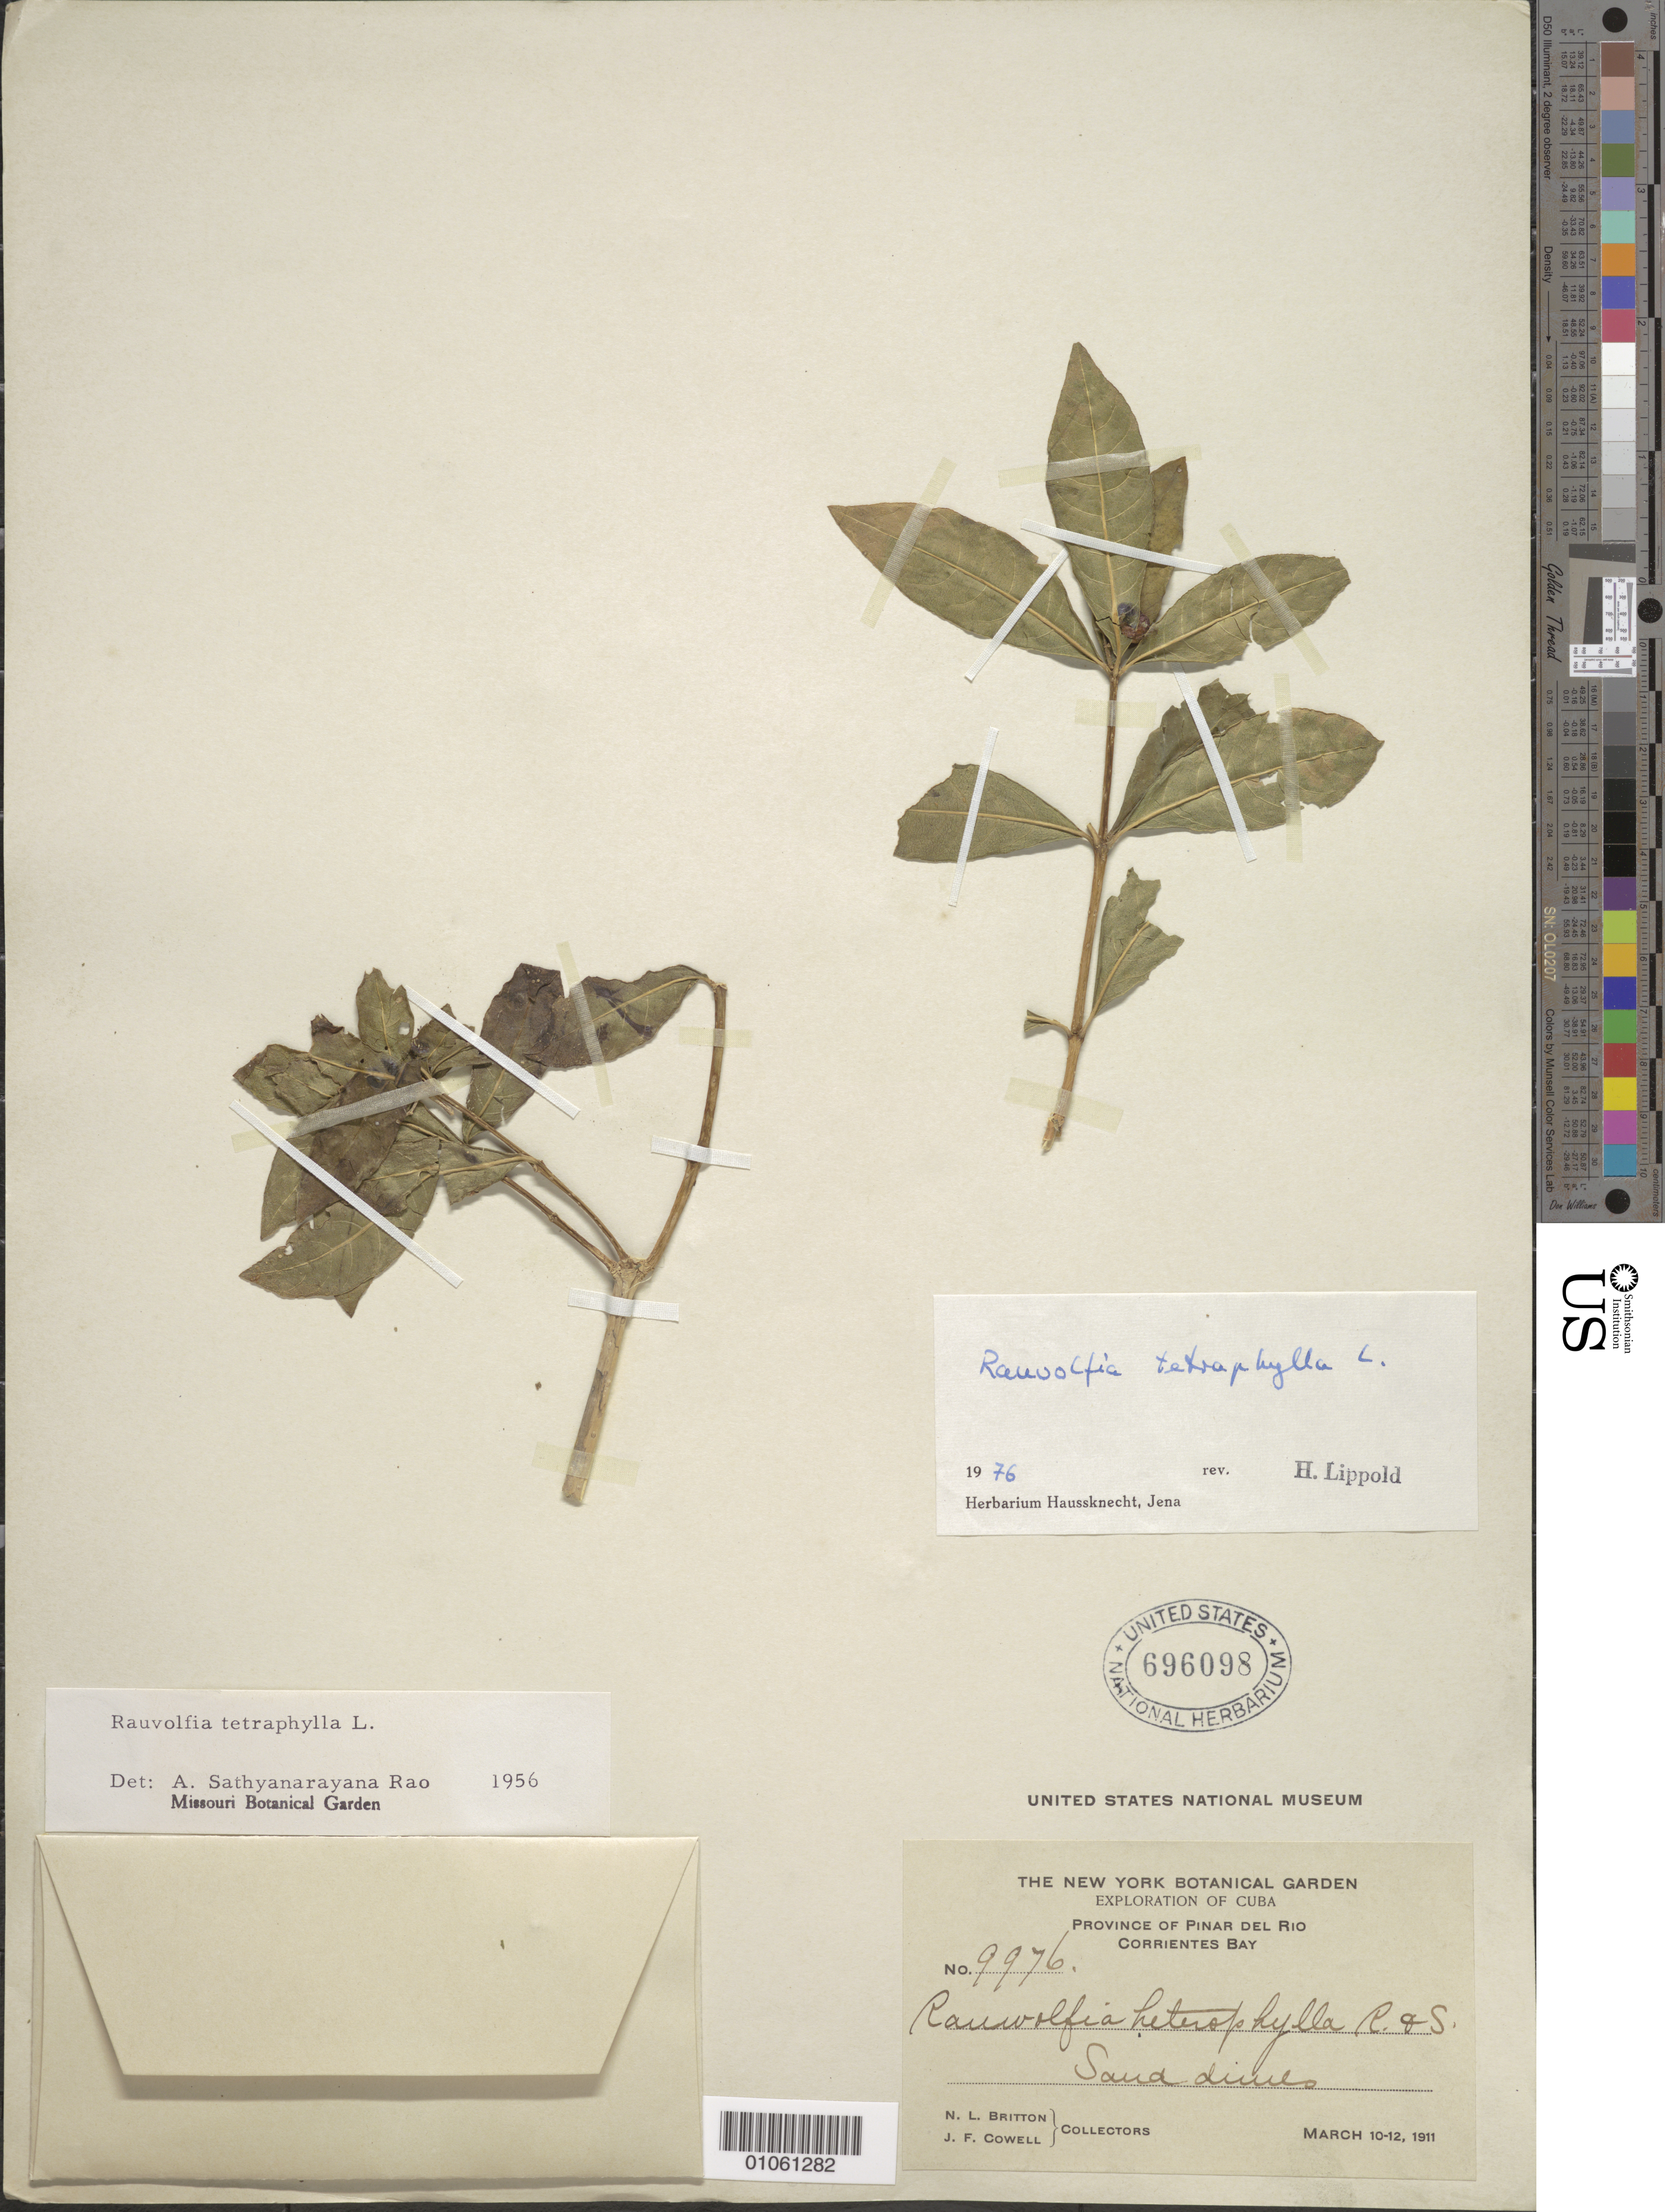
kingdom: Plantae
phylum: Tracheophyta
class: Magnoliopsida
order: Gentianales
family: Apocynaceae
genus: Rauvolfia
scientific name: Rauvolfia tetraphylla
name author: L.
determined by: Lippold, Hans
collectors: N. Britton & J. F. Cowell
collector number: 9976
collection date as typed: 10 Mar 1911 to 12 Mar 1911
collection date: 1911-03-10/1911-03-12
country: Cuba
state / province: Pinar del Rio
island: Cuba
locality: Corrientes Bay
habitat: Sand dunes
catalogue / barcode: US 696098